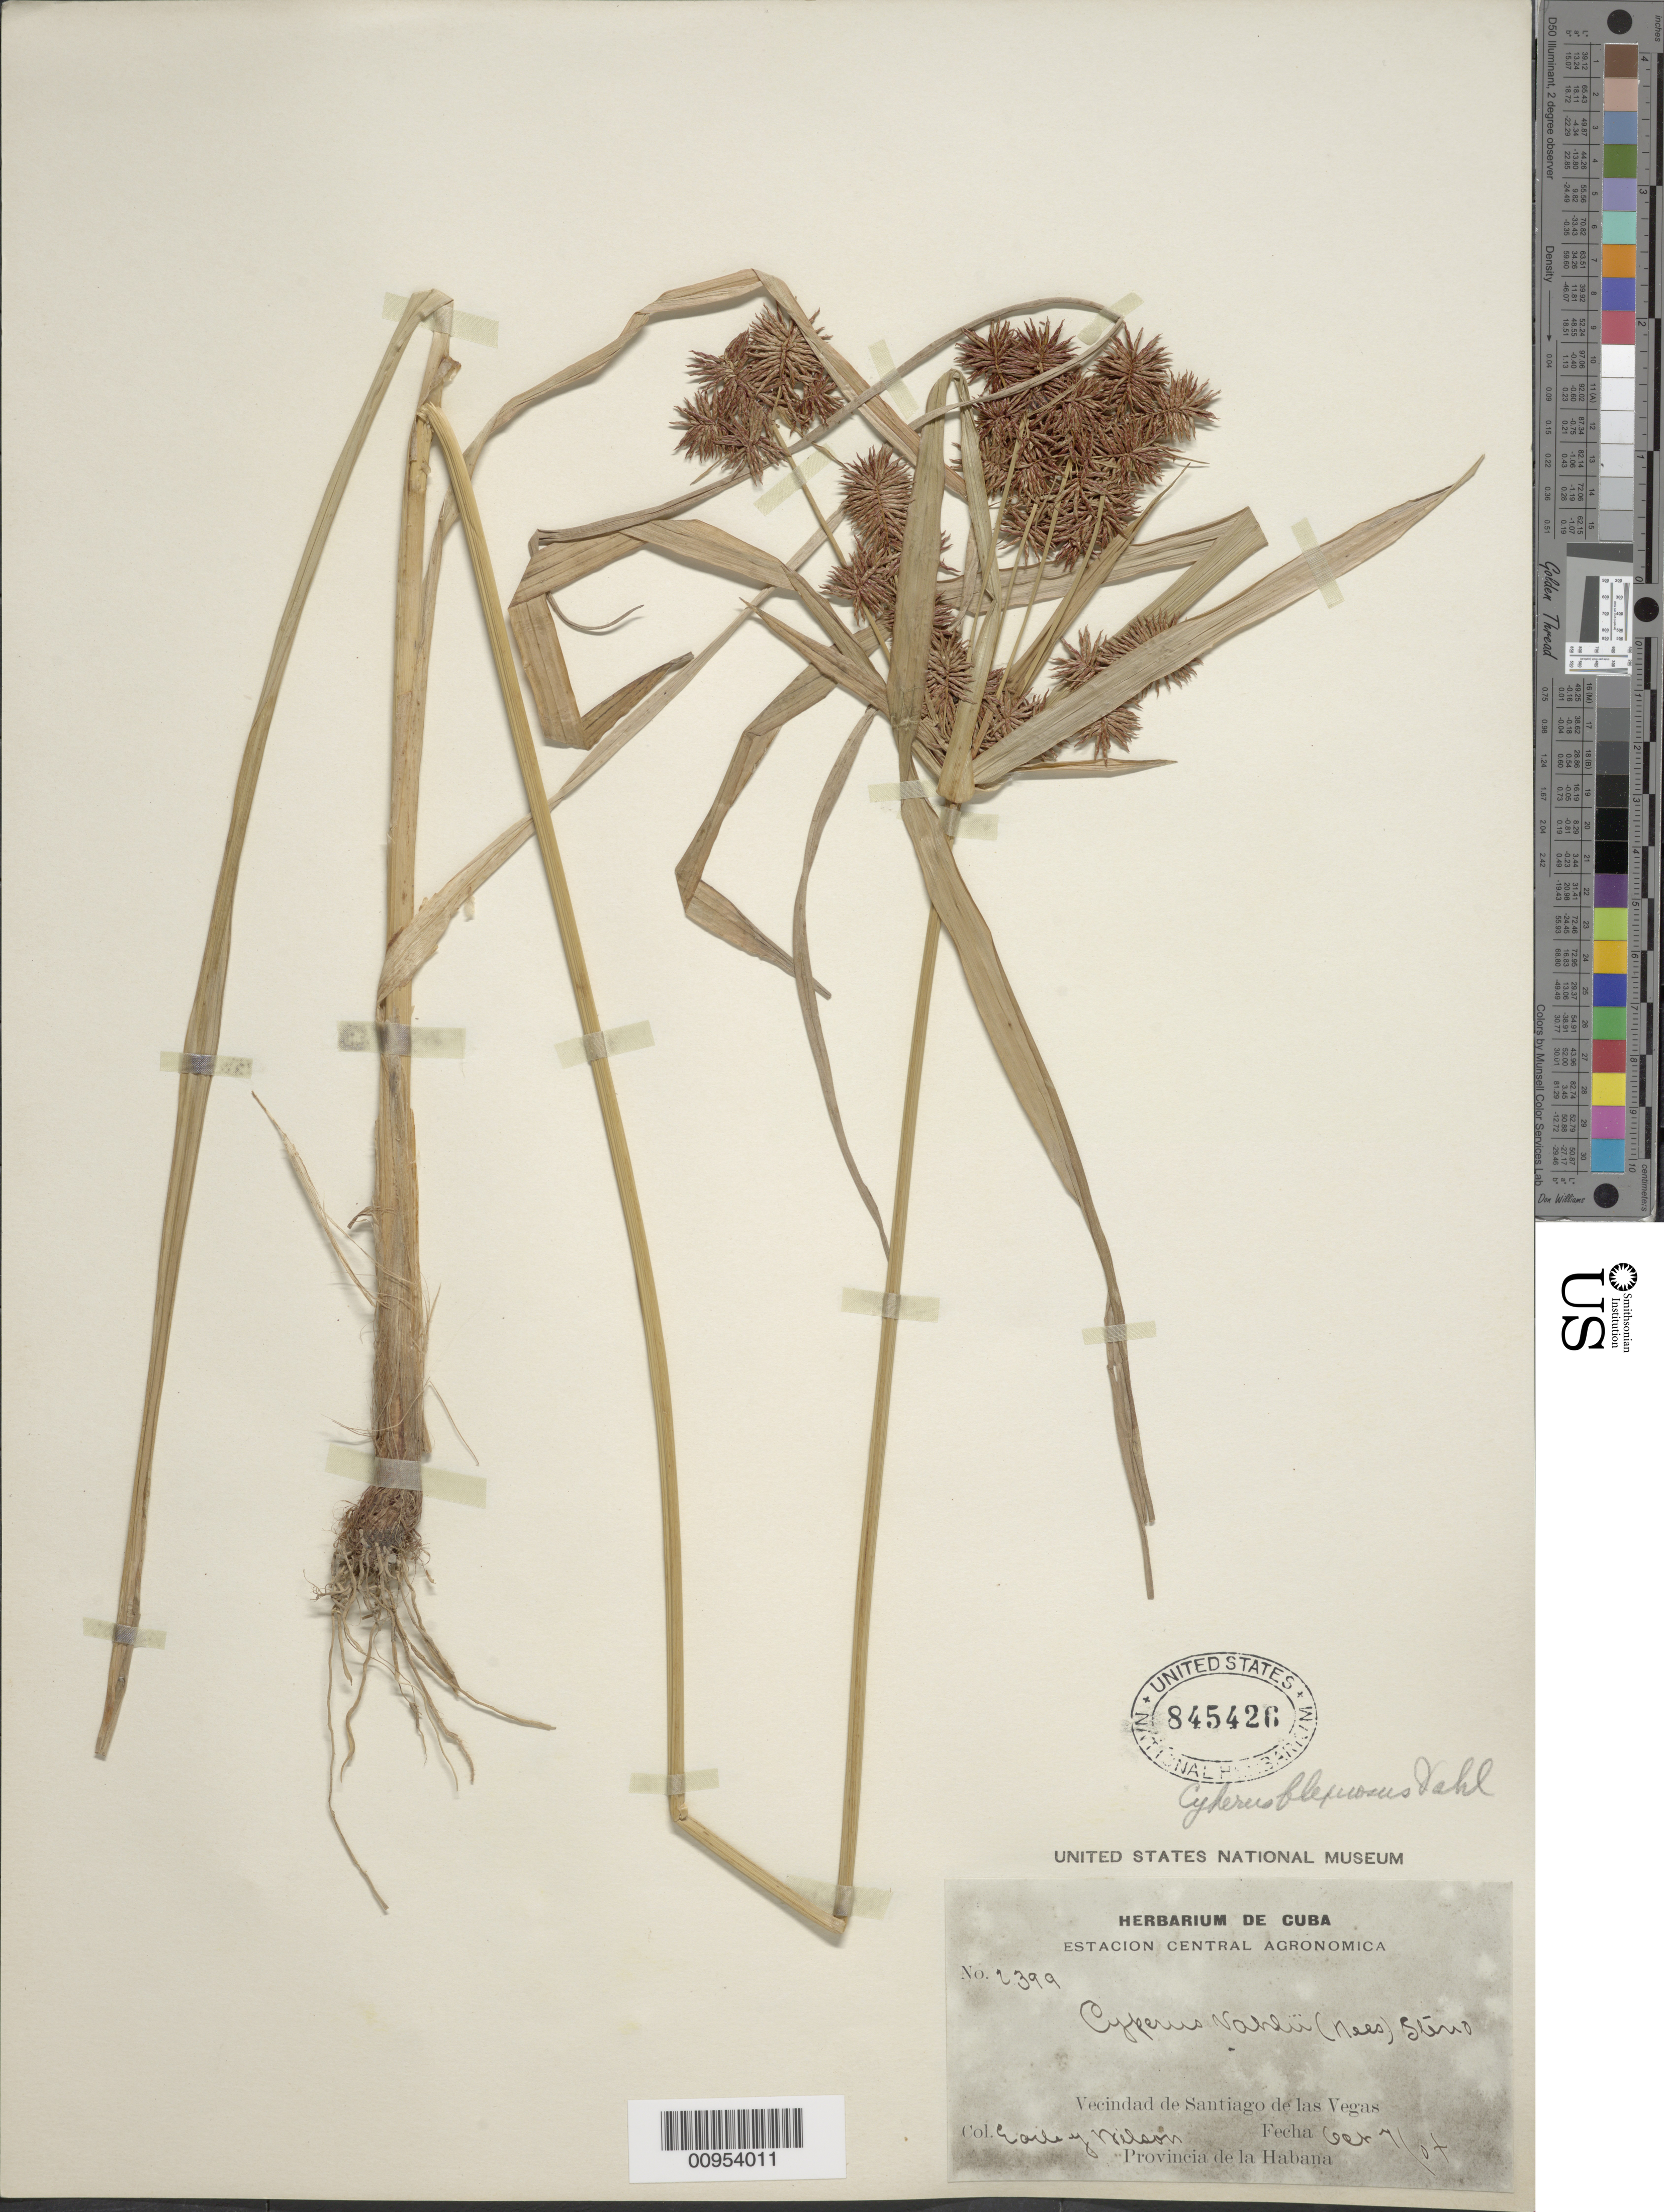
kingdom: Plantae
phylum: Tracheophyta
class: Liliopsida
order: Poales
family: Cyperaceae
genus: Cyperus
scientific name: Cyperus ferax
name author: Rich.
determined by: Strong, Mark T., (BOT), Smithsonian Institution - National Museum of Natural History (UNITED STATES)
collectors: -. Earle & -- Wilson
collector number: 2399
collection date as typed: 07 Oct 1904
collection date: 1904-10-07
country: Cuba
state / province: La Habana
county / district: Municipio Boyeros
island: Cuba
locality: Santiago de las Vegas (vecindad de)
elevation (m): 97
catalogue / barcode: US 845420